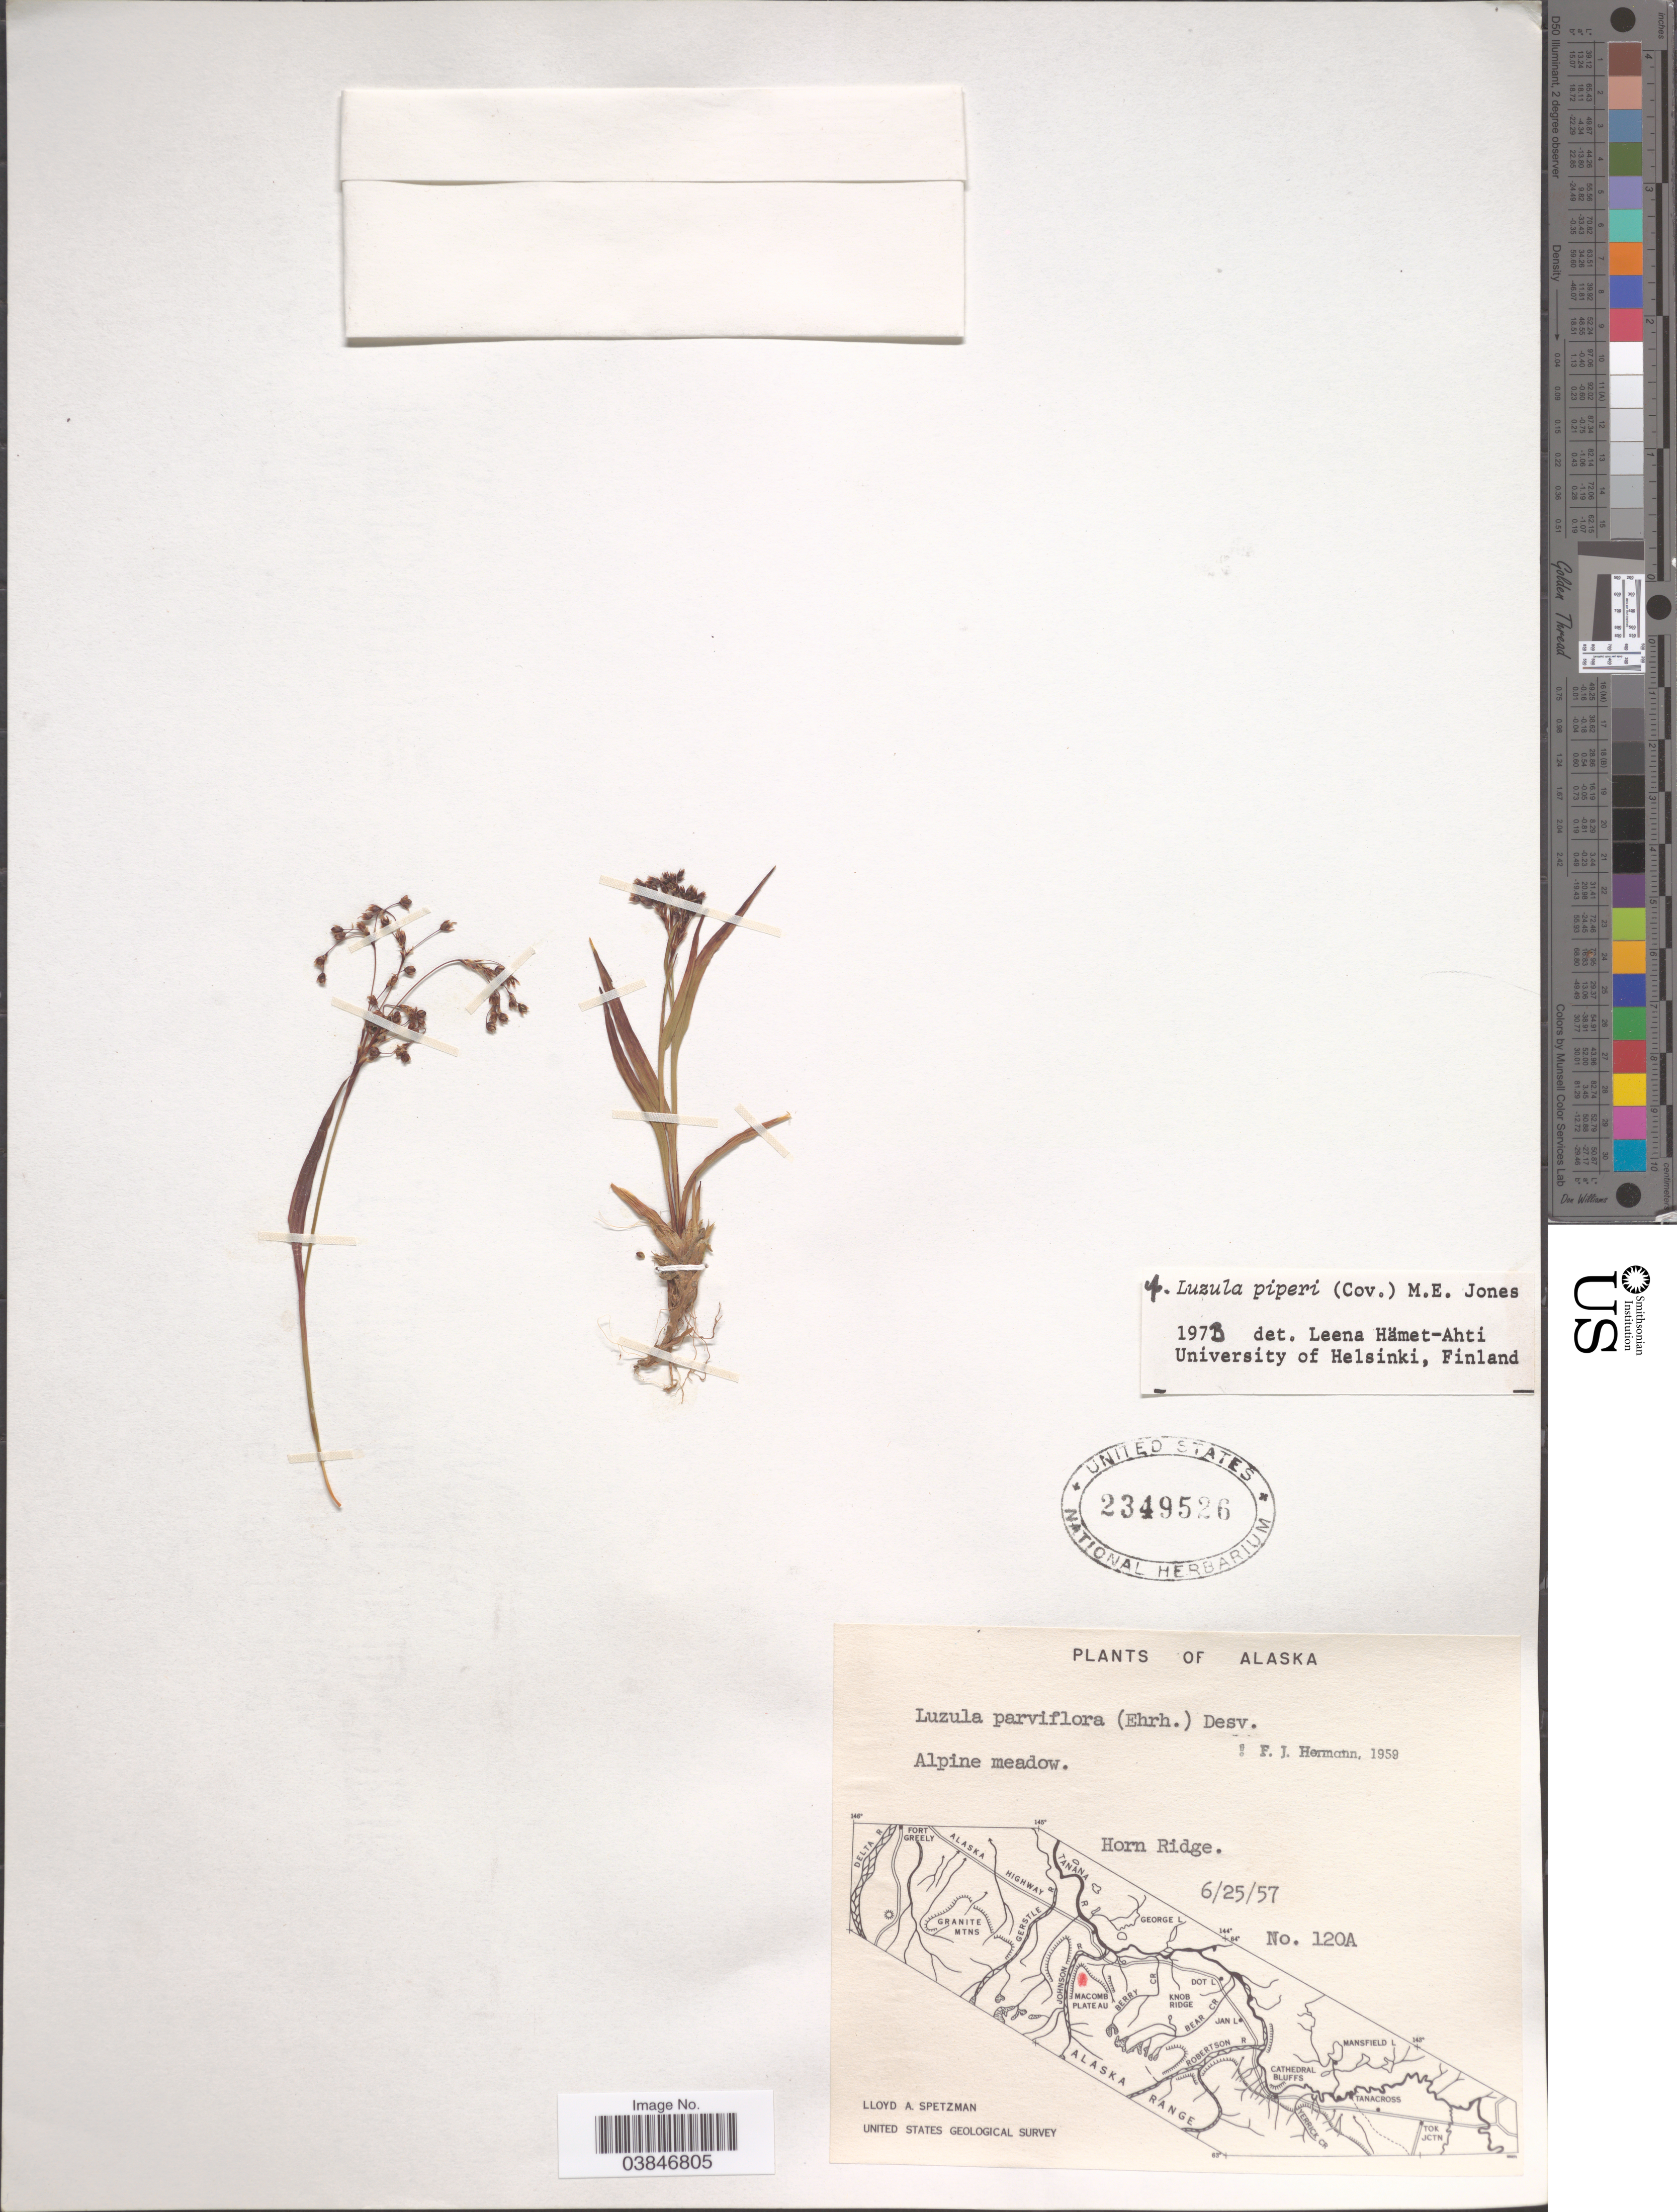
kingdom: Plantae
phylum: Tracheophyta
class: Liliopsida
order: Poales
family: Juncaceae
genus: Luzula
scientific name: Luzula piperi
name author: (Coville) M.E. Jones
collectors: L. Spetzman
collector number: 120A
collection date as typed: Transcribed d/m/y: 25/6/57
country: United States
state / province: Alaska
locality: Horn Ridge.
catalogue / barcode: US 2349526